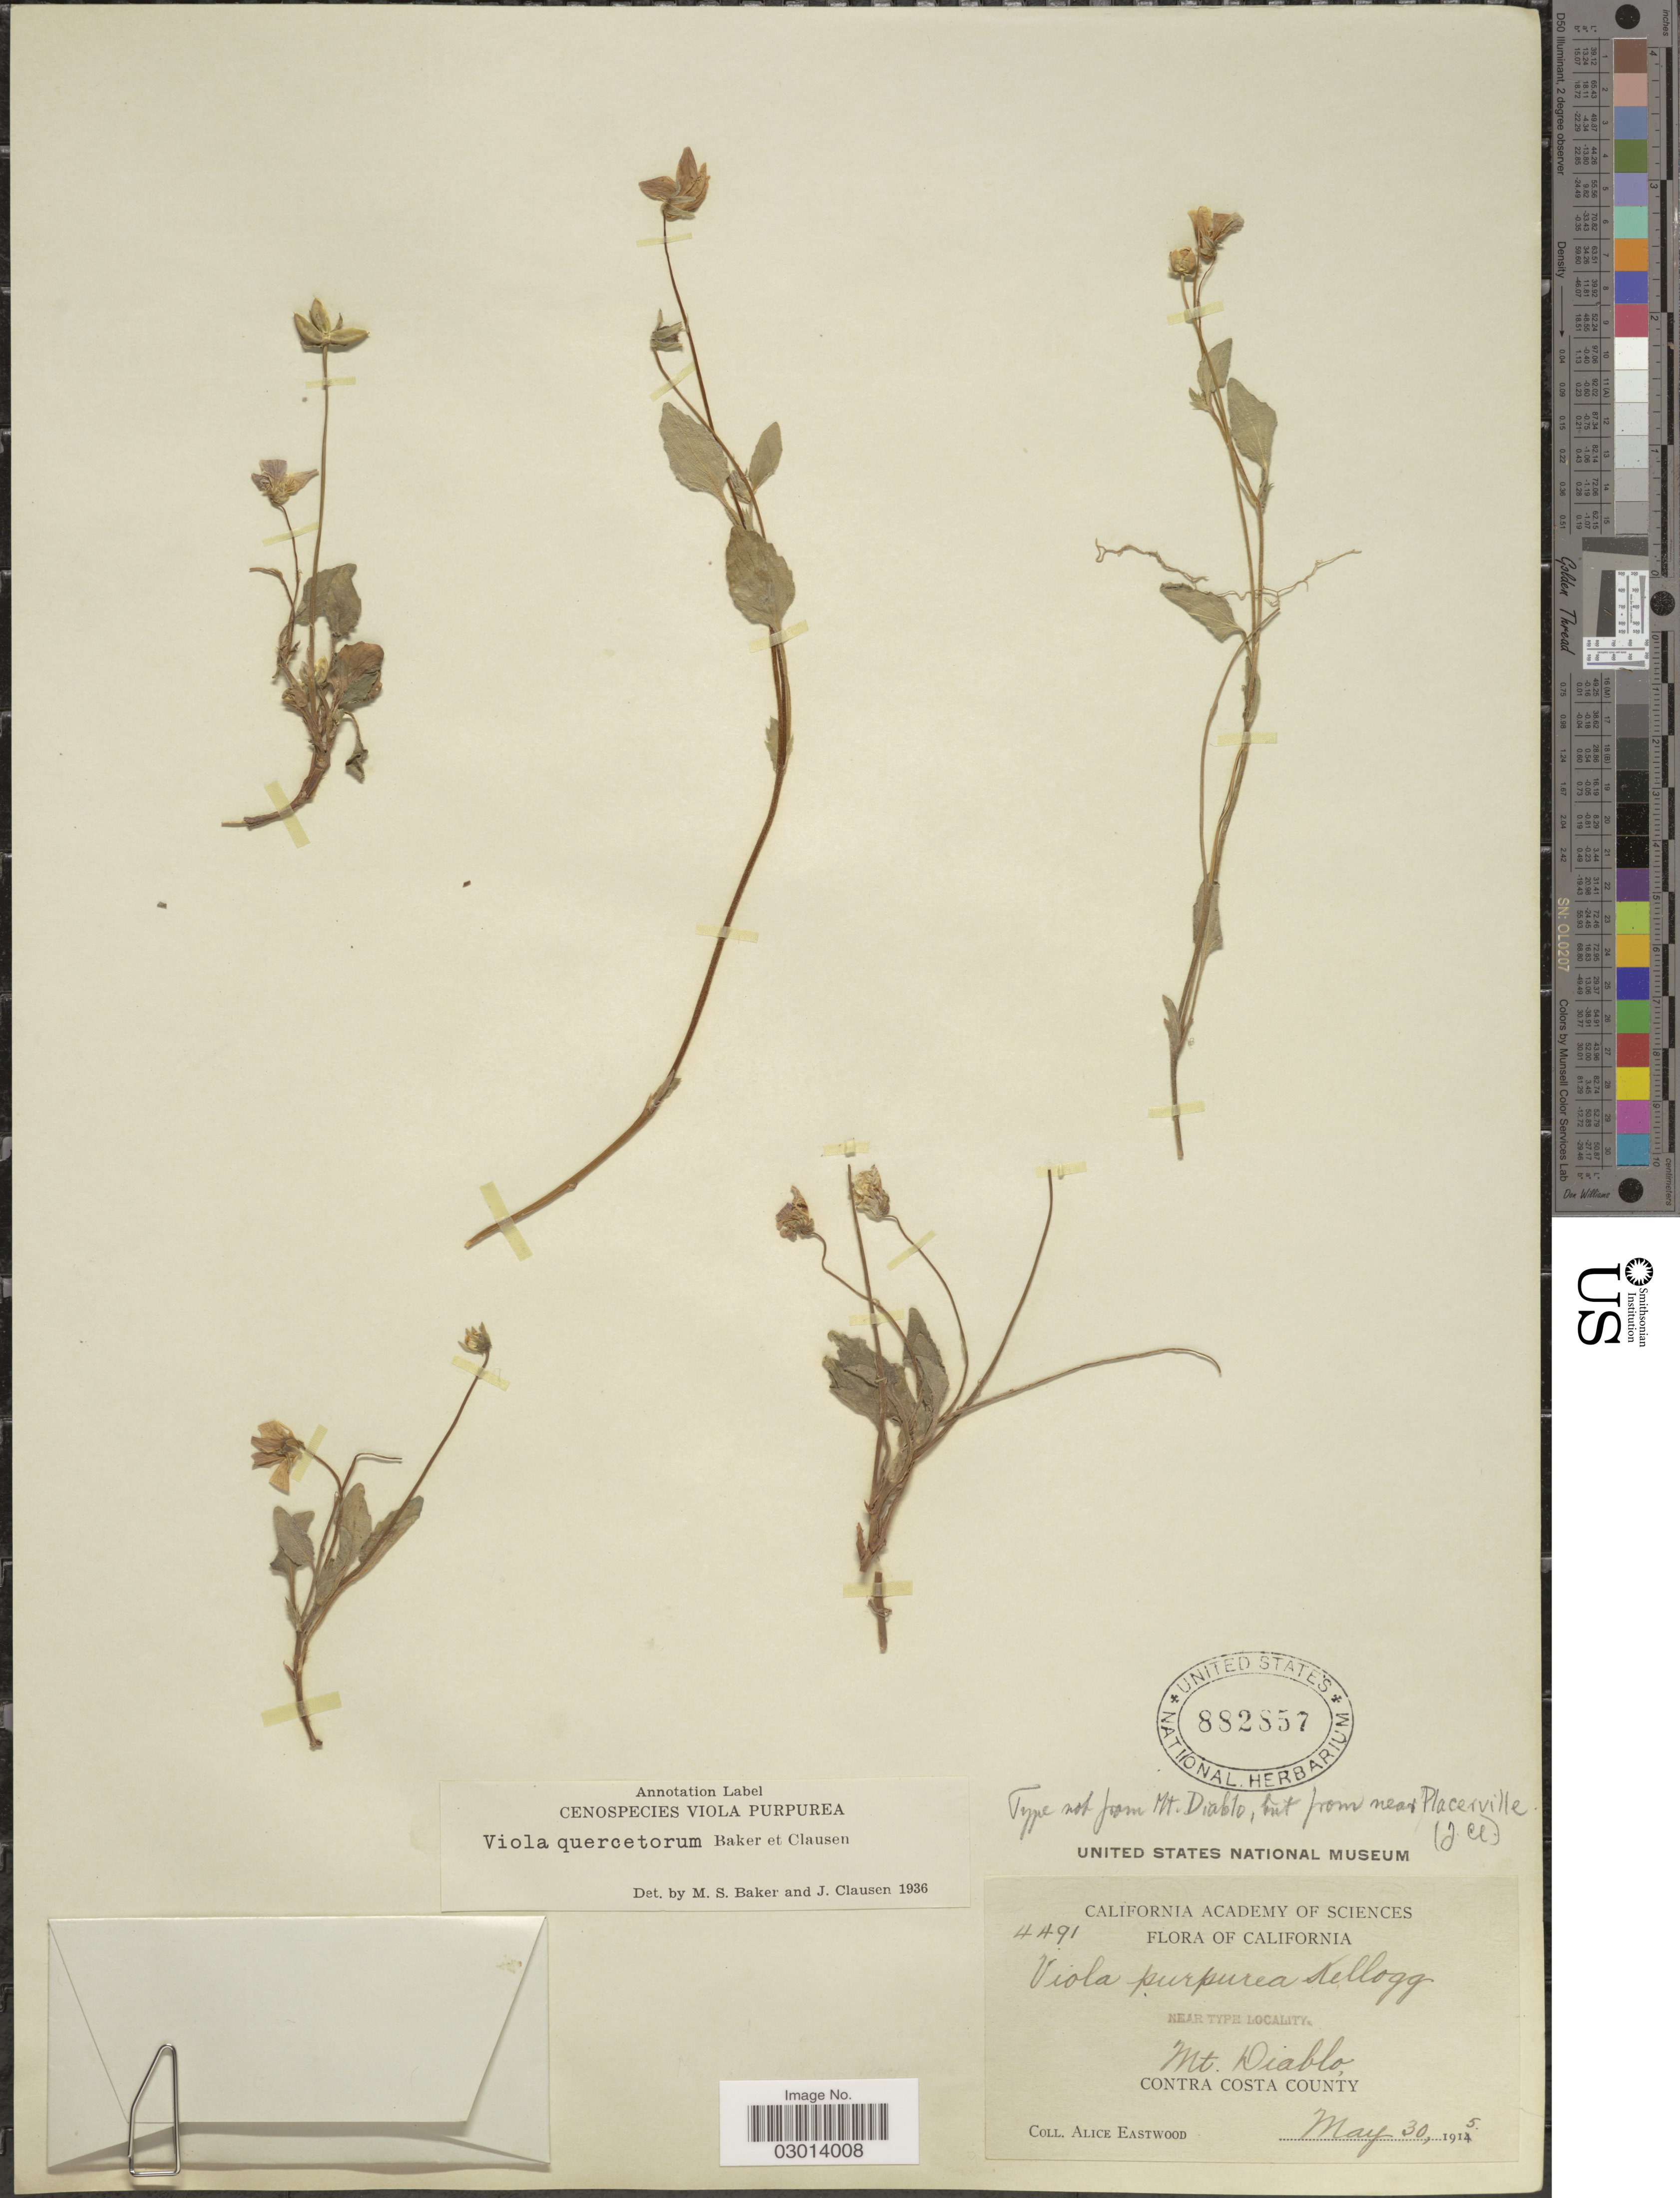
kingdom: Plantae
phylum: Tracheophyta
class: Magnoliopsida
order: Malpighiales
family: Violaceae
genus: Viola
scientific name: Viola quercetorum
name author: M.S. Baker & J.C. Clausen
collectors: A. Eastwood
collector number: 4491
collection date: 1915-05-30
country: United States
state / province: California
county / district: Contra Costa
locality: Mt. Diablo, Contra Costa County.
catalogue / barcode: US 882857